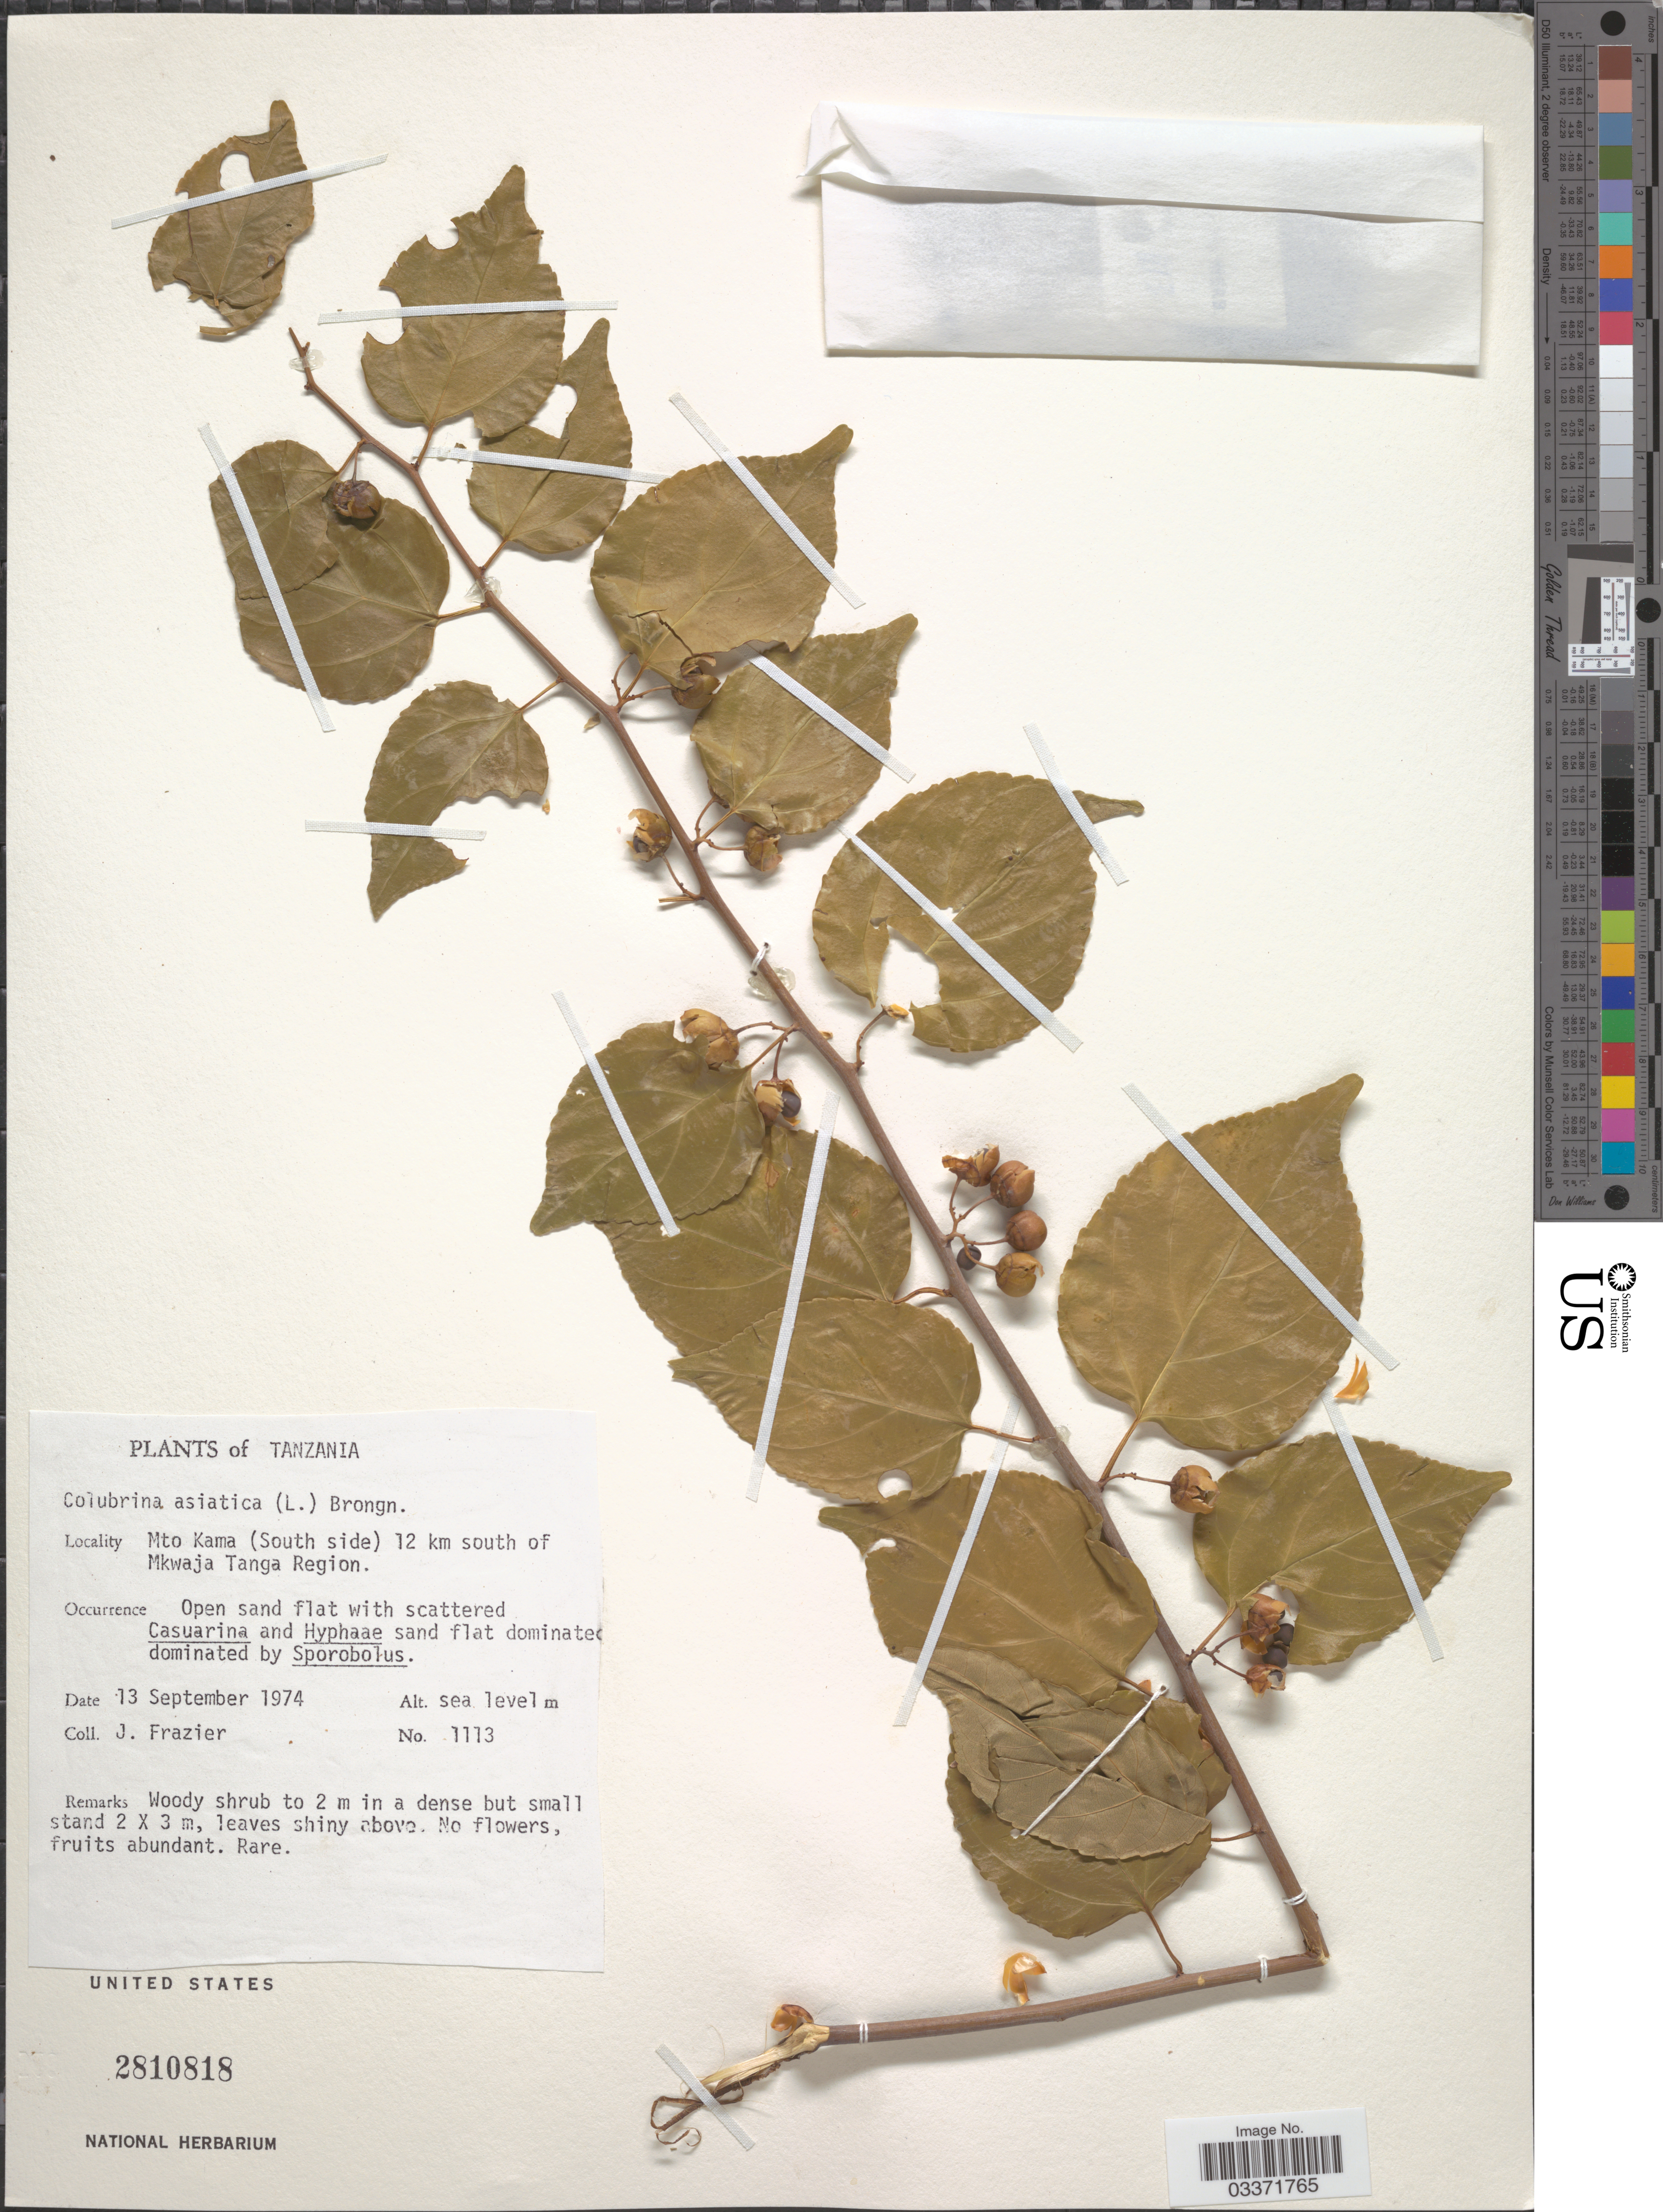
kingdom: Plantae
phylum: Tracheophyta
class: Magnoliopsida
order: Rosales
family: Rhamnaceae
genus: Colubrina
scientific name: Colubrina asiatica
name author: (L.) Brongn.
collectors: J. Frazier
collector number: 1113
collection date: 1974-09-13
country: Tanzania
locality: Mto Kama (South side) 12 km south of Mkwaja Tanga Region.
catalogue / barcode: US 2810818